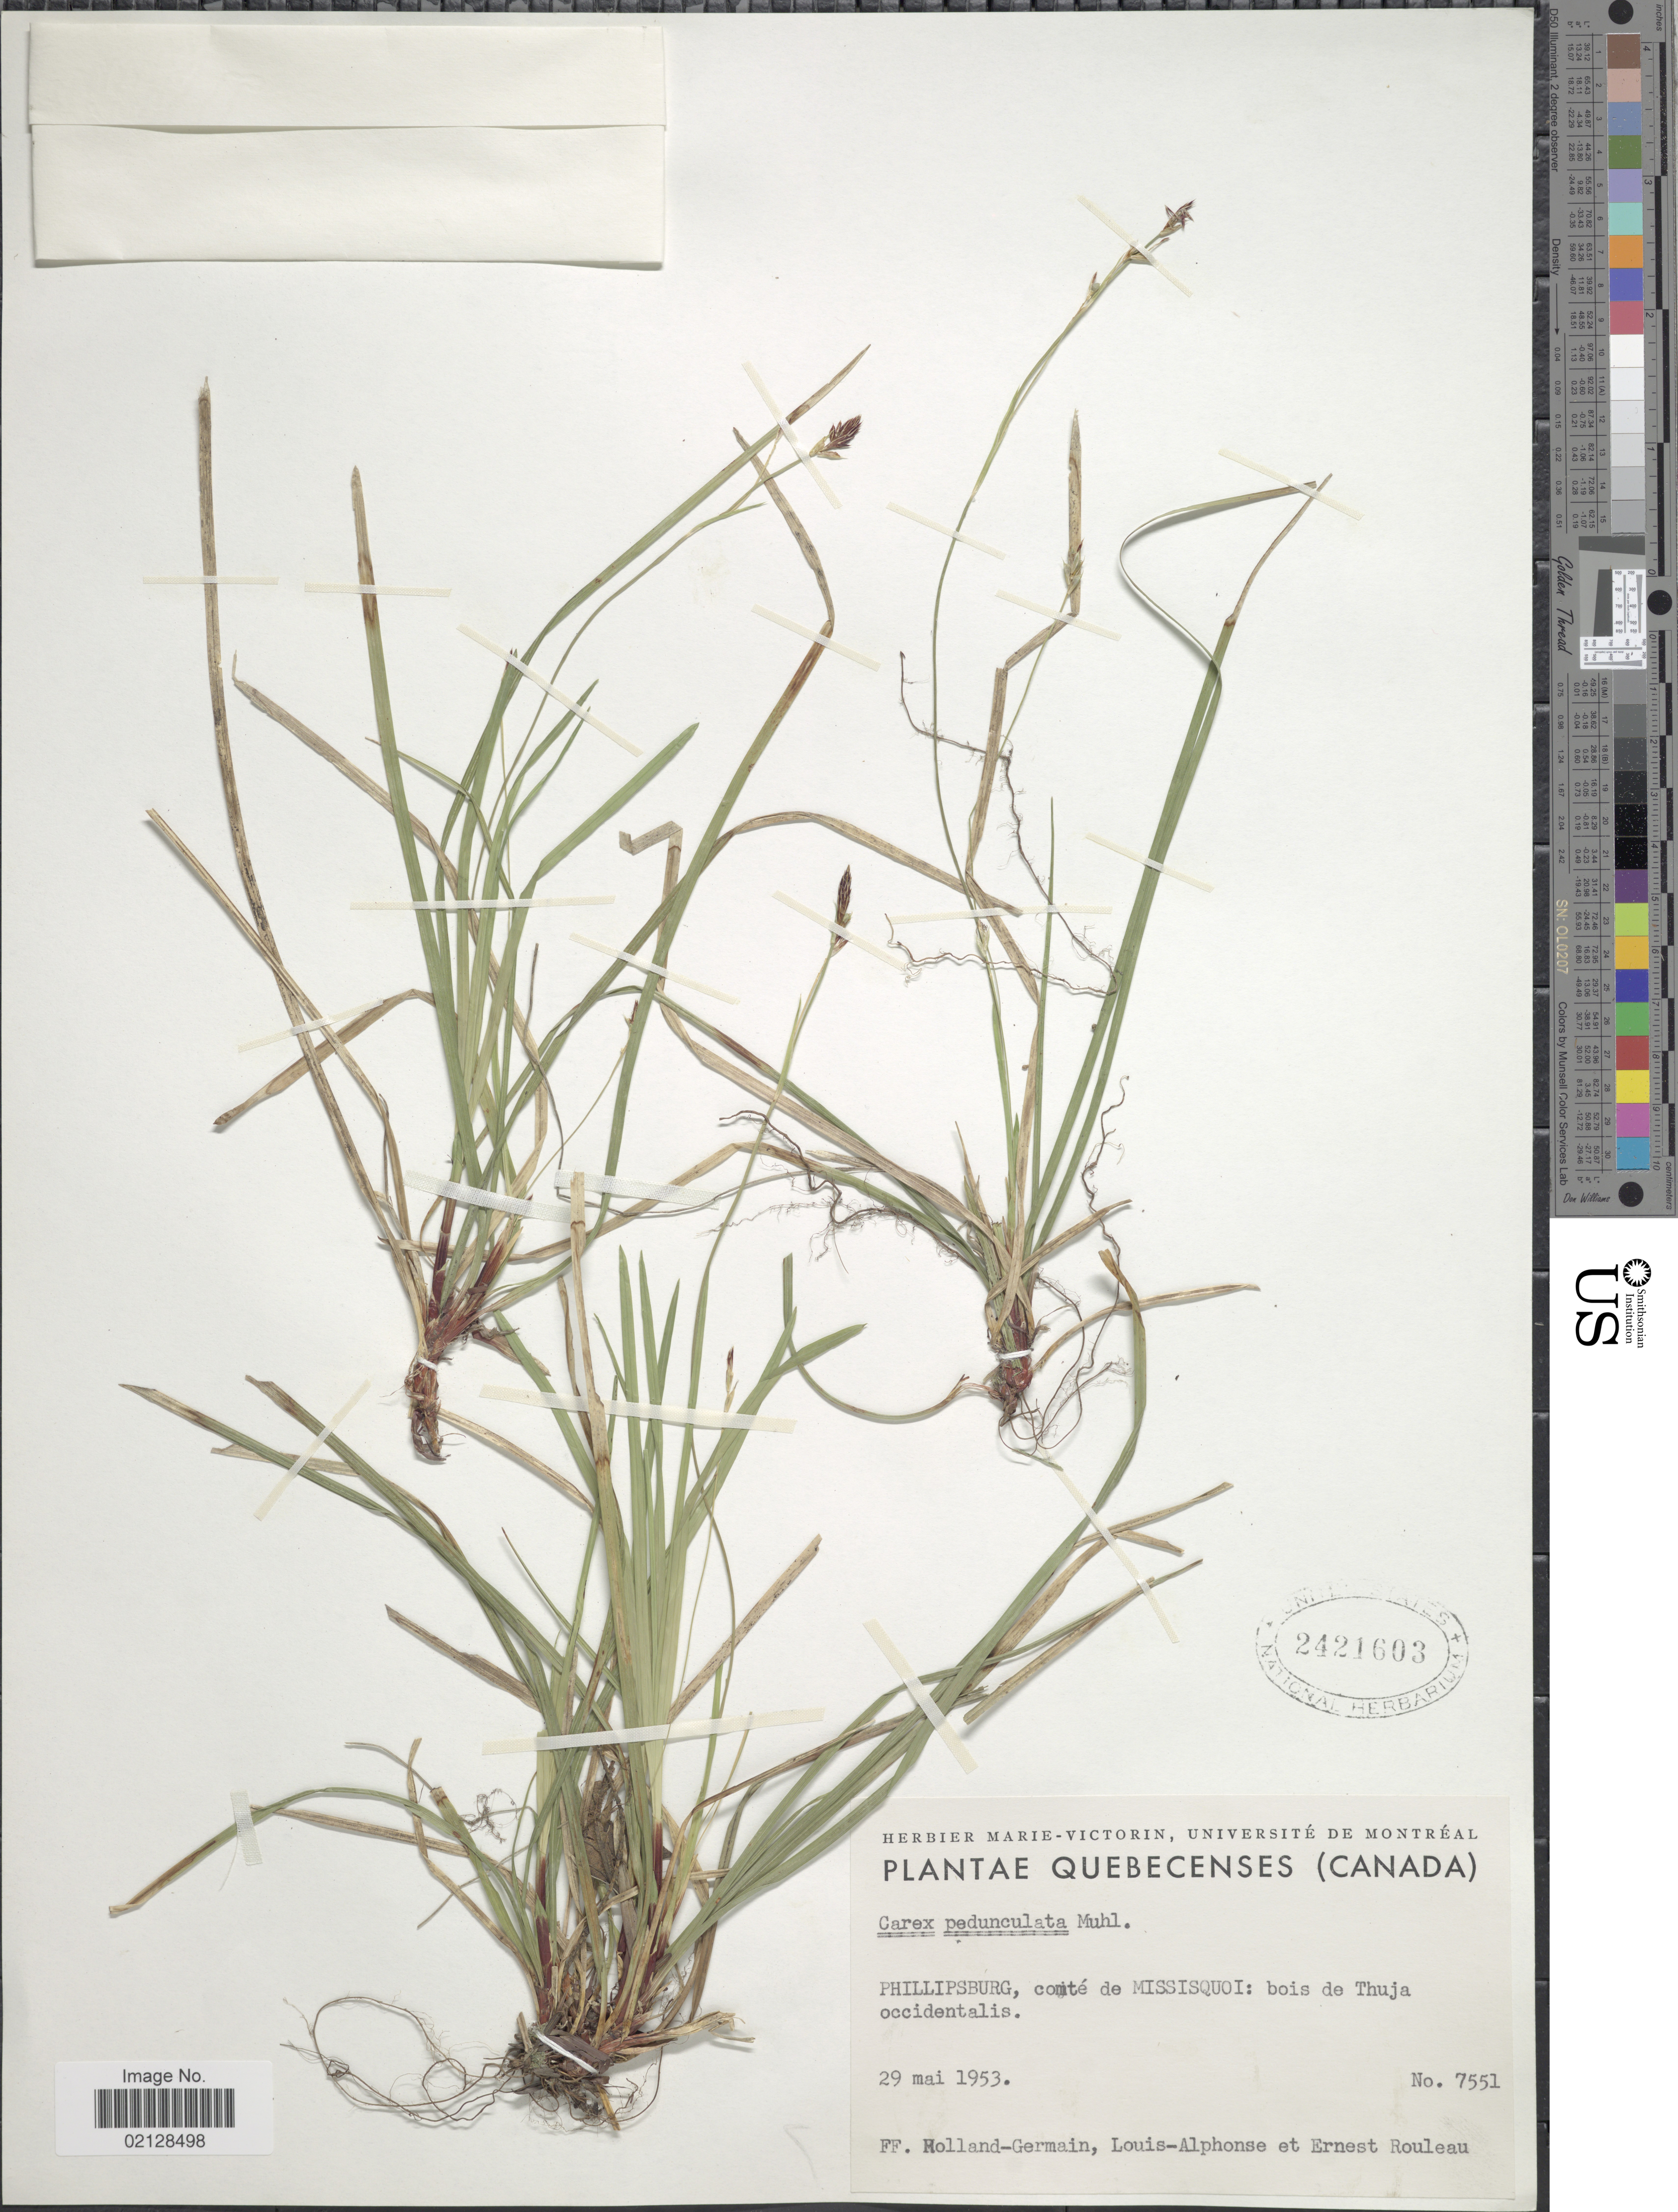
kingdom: Plantae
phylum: Tracheophyta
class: Liliopsida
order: Poales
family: Cyperaceae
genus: Carex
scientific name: Carex pedunculata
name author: Muhl. ex Willd.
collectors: Rolland-Germain, Louis-Alphonse & J. Rouleau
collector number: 7551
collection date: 1953-05-29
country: Canada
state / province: Quebec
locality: Phillipsburg, comte de Missisquoi: bois de Thuja occidentalis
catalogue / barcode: US 2421603